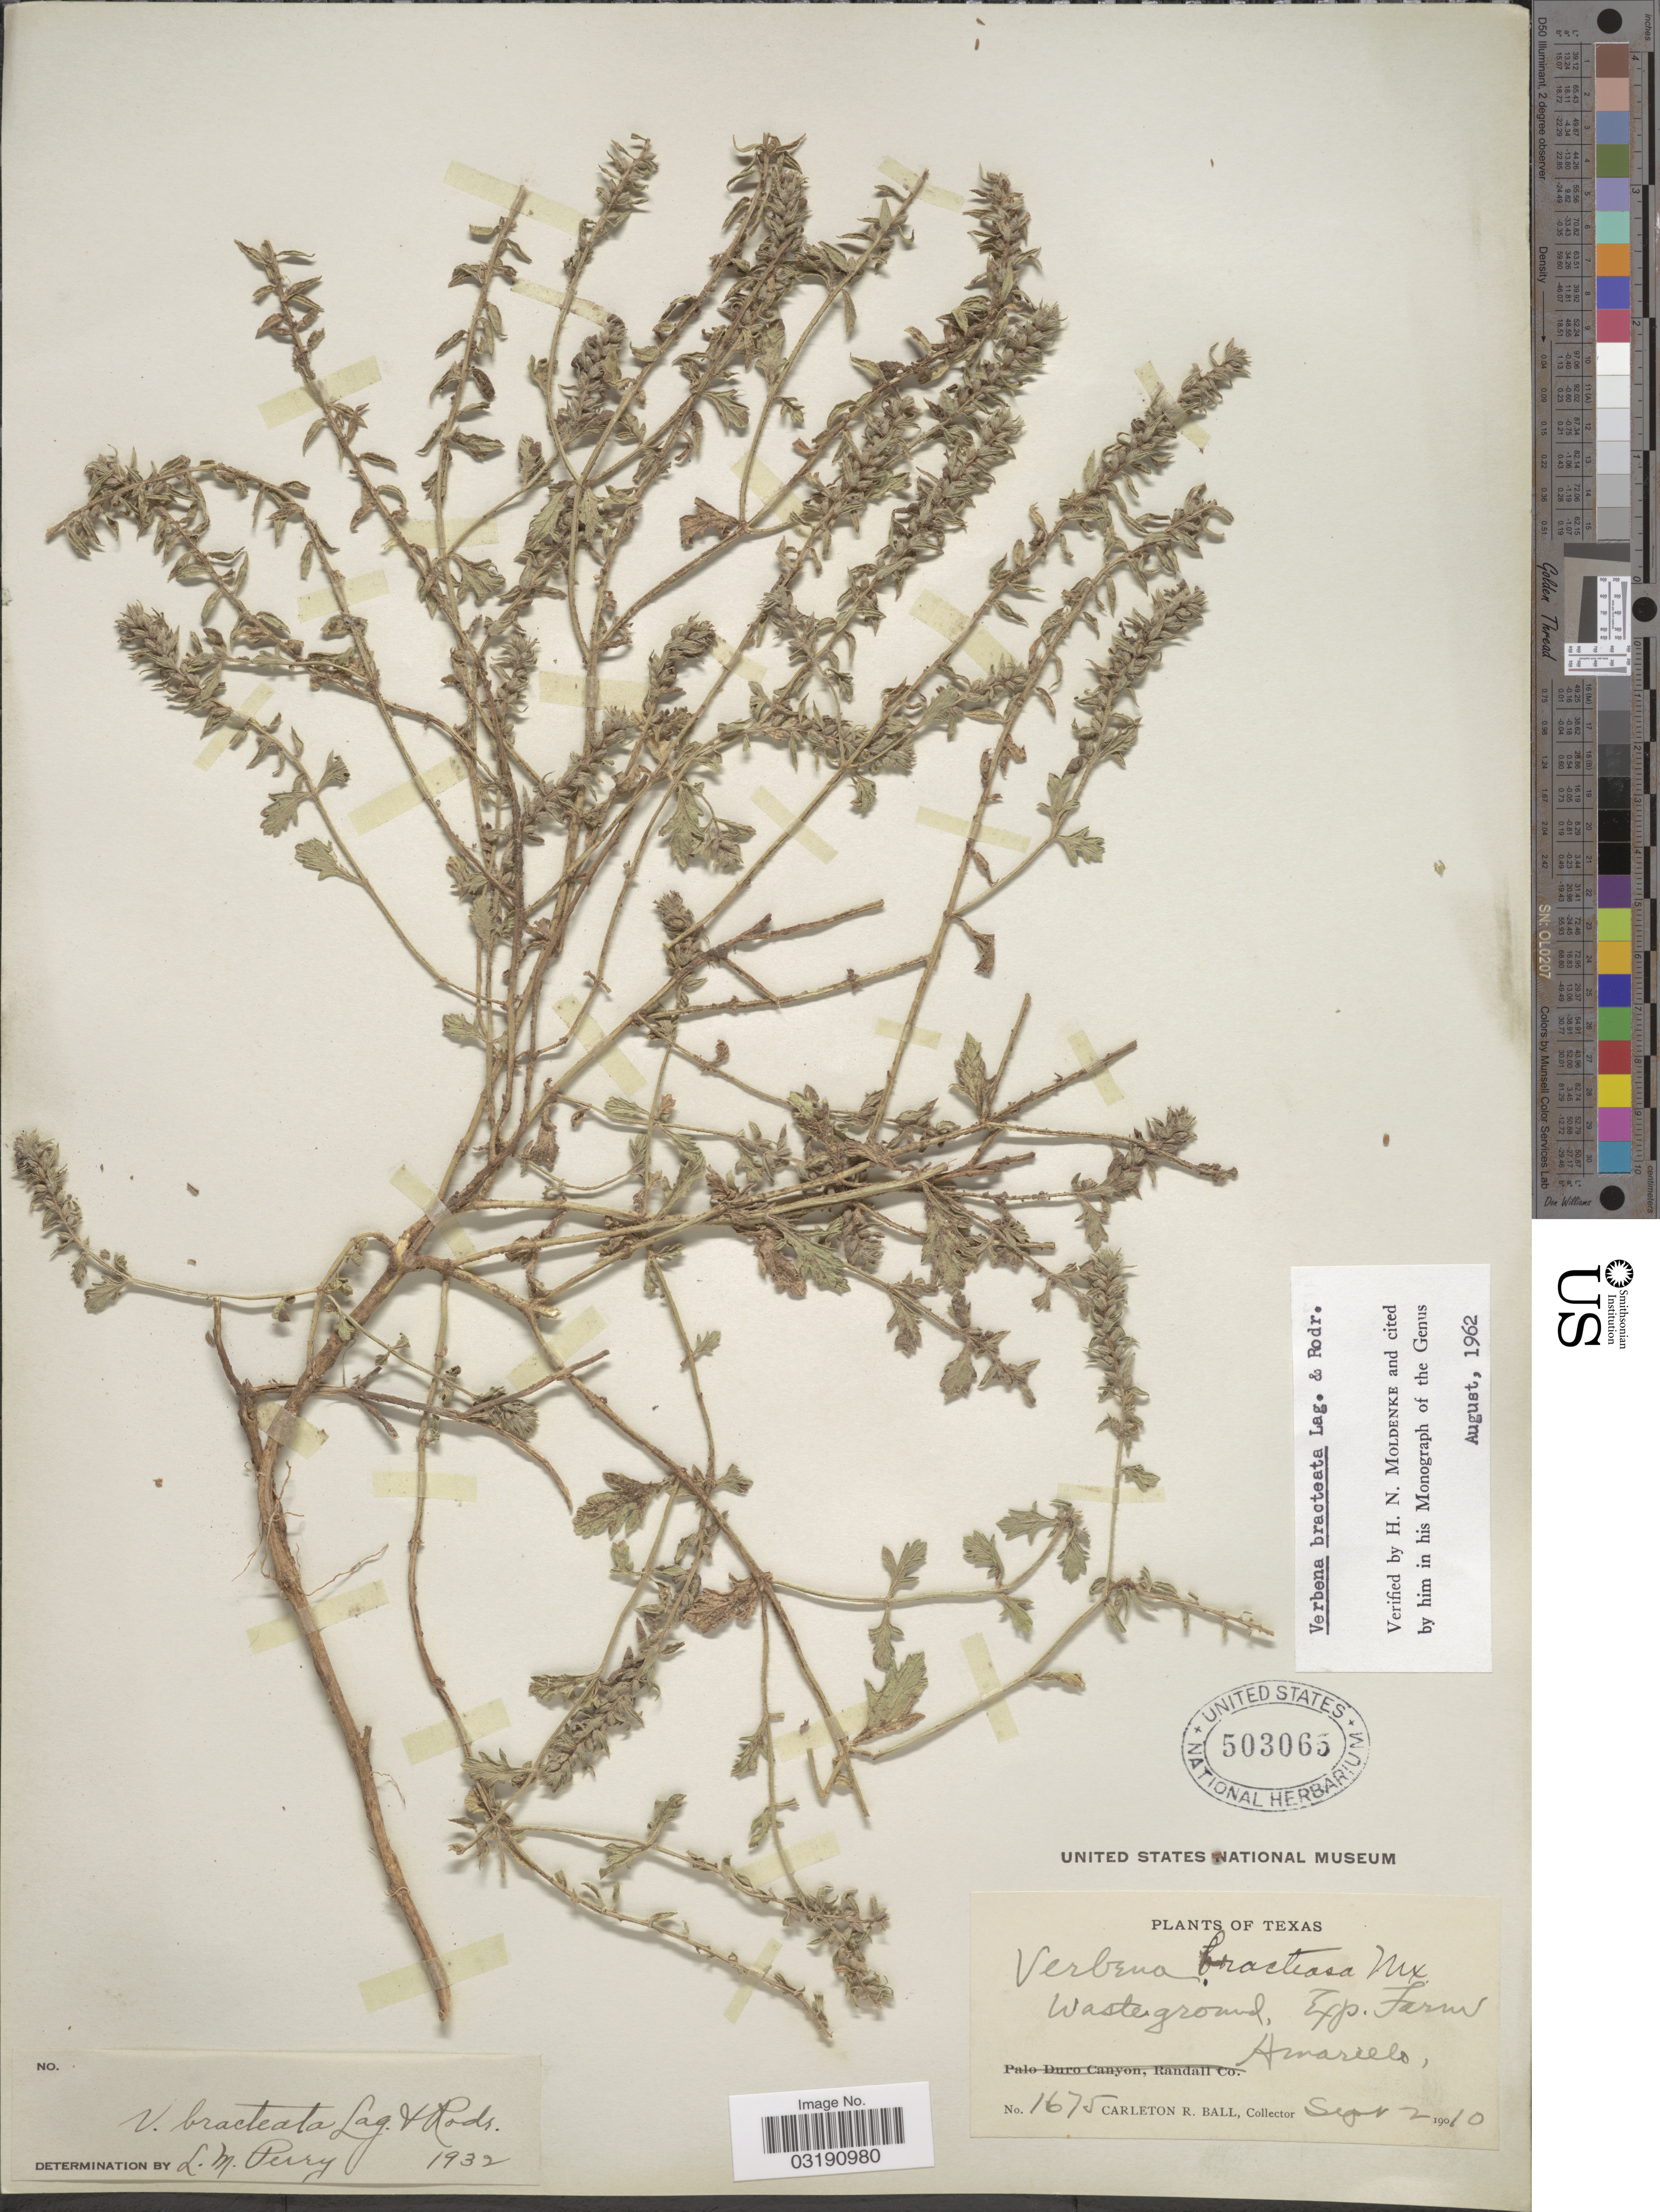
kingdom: Plantae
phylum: Tracheophyta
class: Magnoliopsida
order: Lamiales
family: Verbenaceae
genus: Verbena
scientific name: Verbena bracteata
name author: Cav. ex Lag. & Rodr.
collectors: C. R. Ball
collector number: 1675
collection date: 1910-09-12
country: United States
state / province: Texas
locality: Amarillo.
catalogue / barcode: US 503065